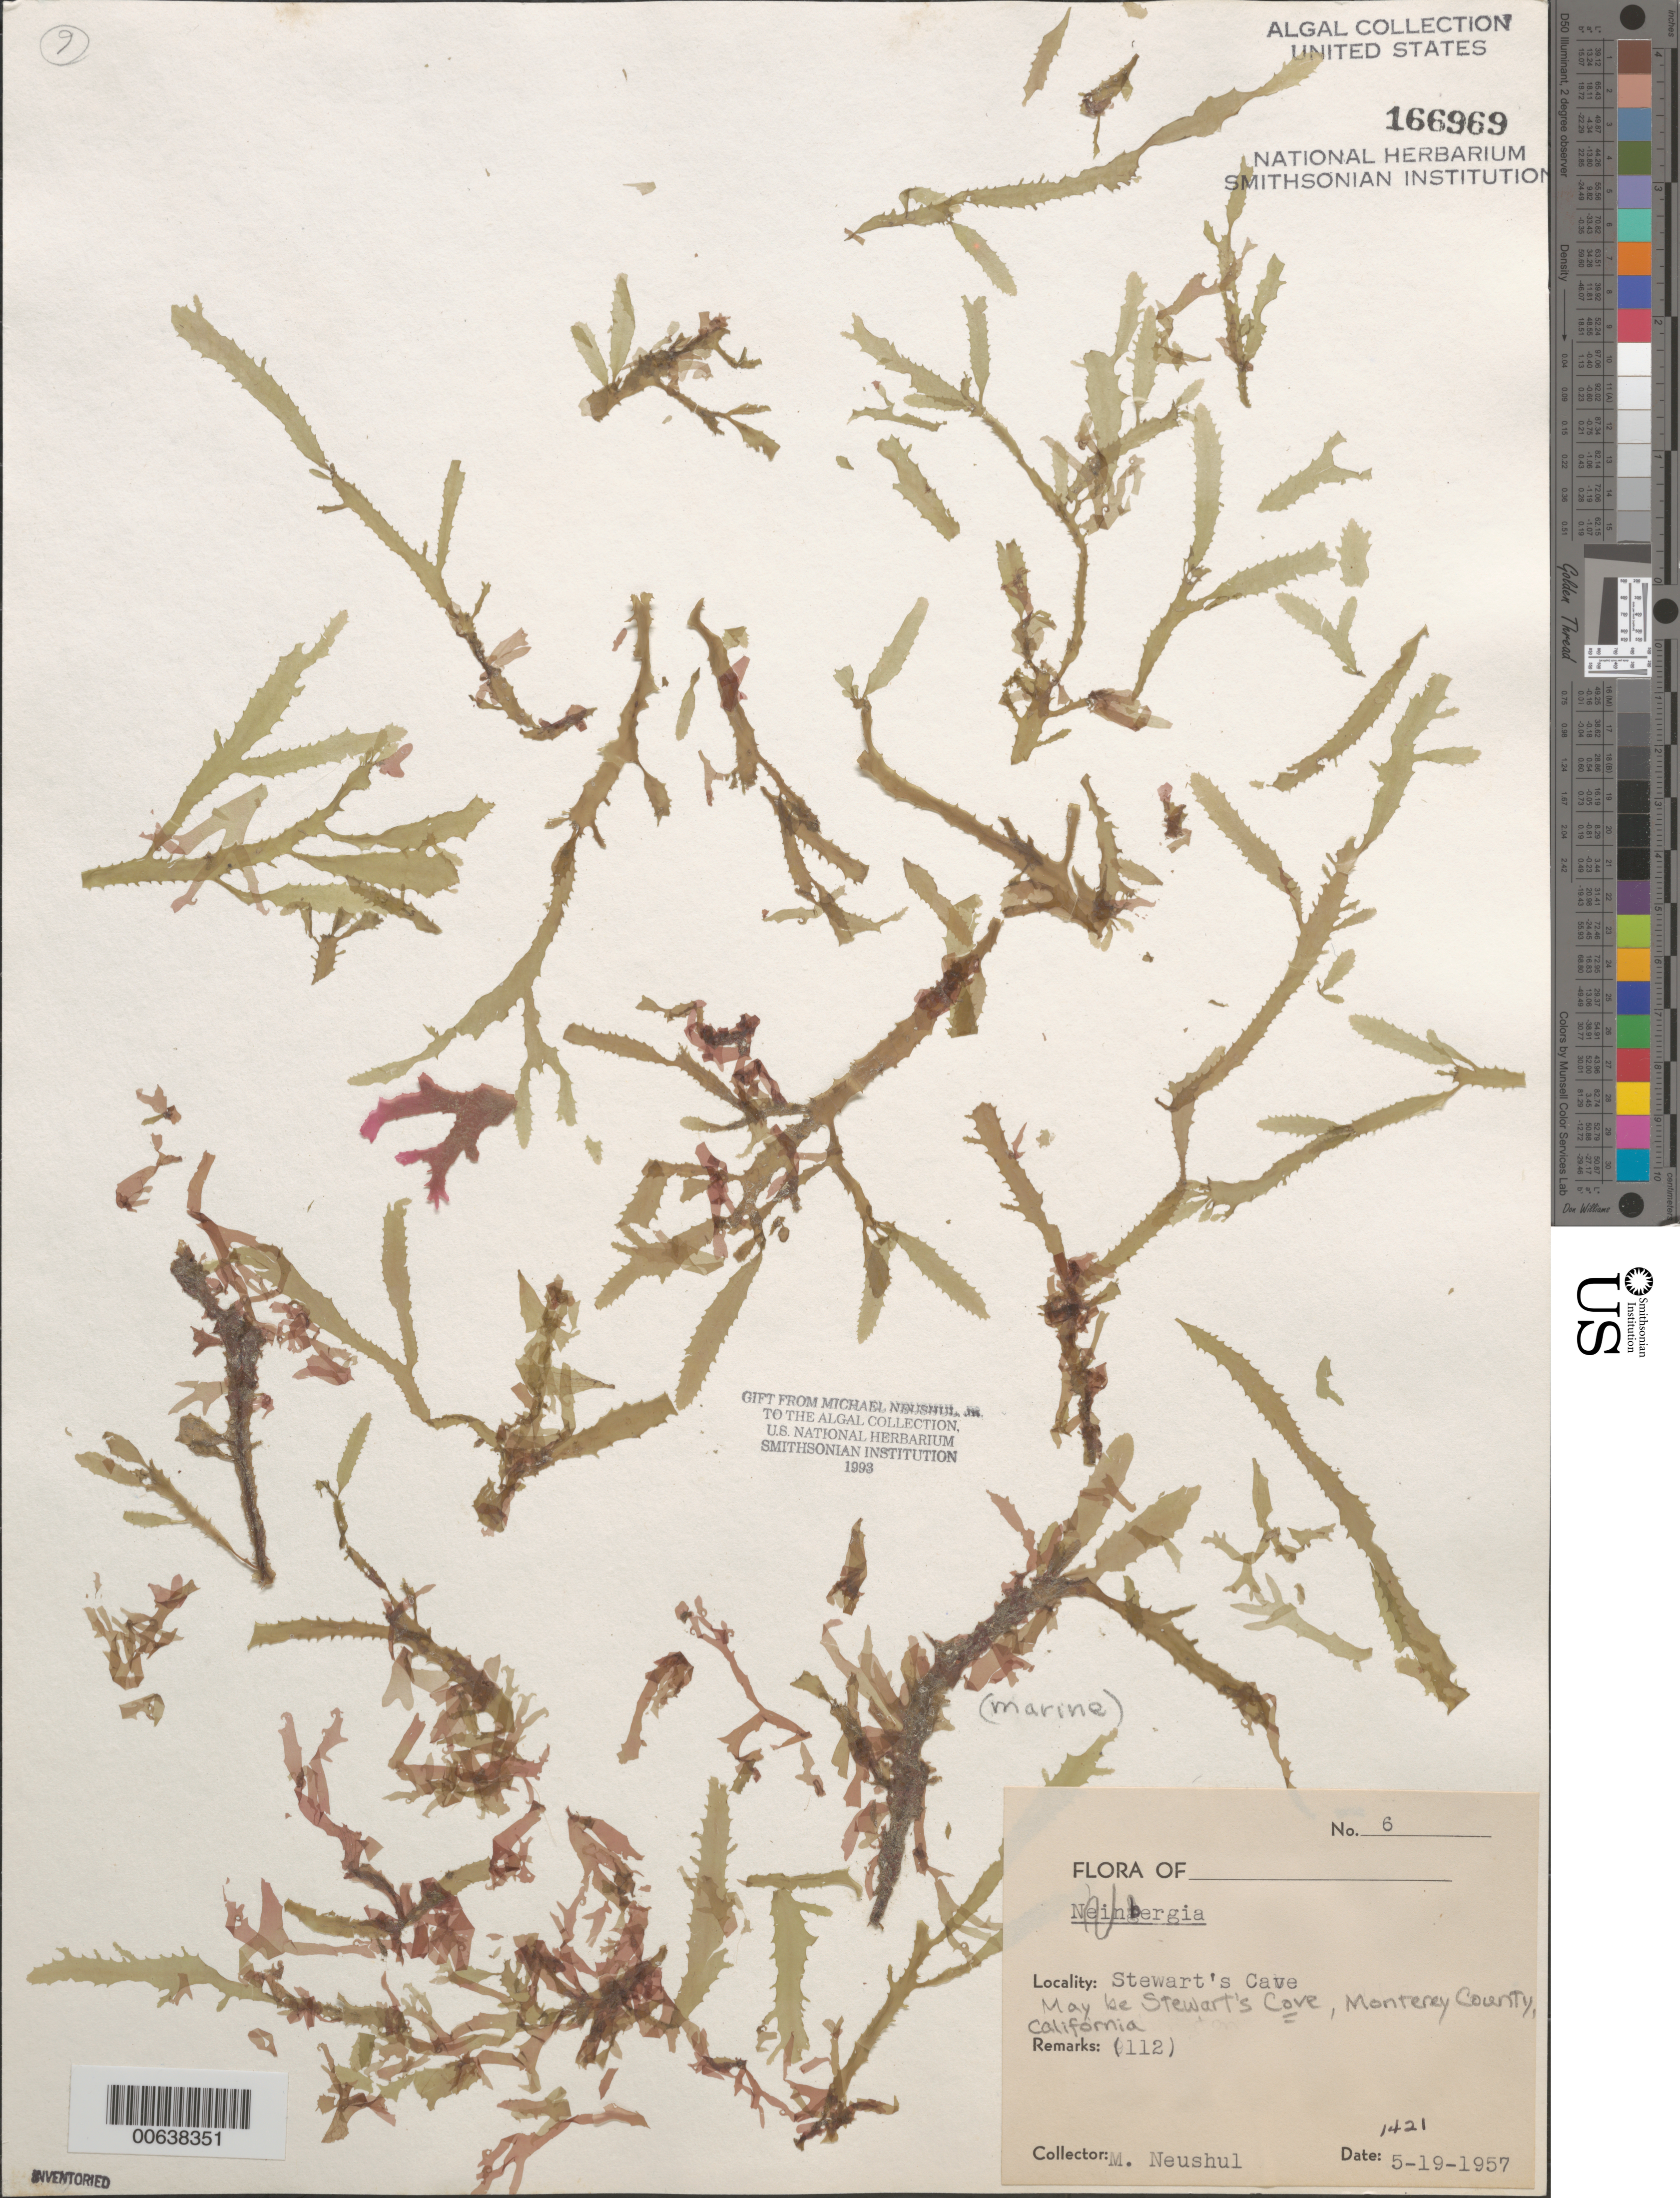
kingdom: Plantae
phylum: Rhodophyta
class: Florideophyceae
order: Ceramiales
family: Delesseriaceae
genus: Nienburgia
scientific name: Nienburgia sp.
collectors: M. Neushul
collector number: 6 & Neushul 1421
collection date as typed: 19 May 1957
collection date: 1957-05-19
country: United States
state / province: California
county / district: Monterey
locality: Stewart's Cave: is marine, may be Stewart's Cove, Monterey County, California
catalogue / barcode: US 166969